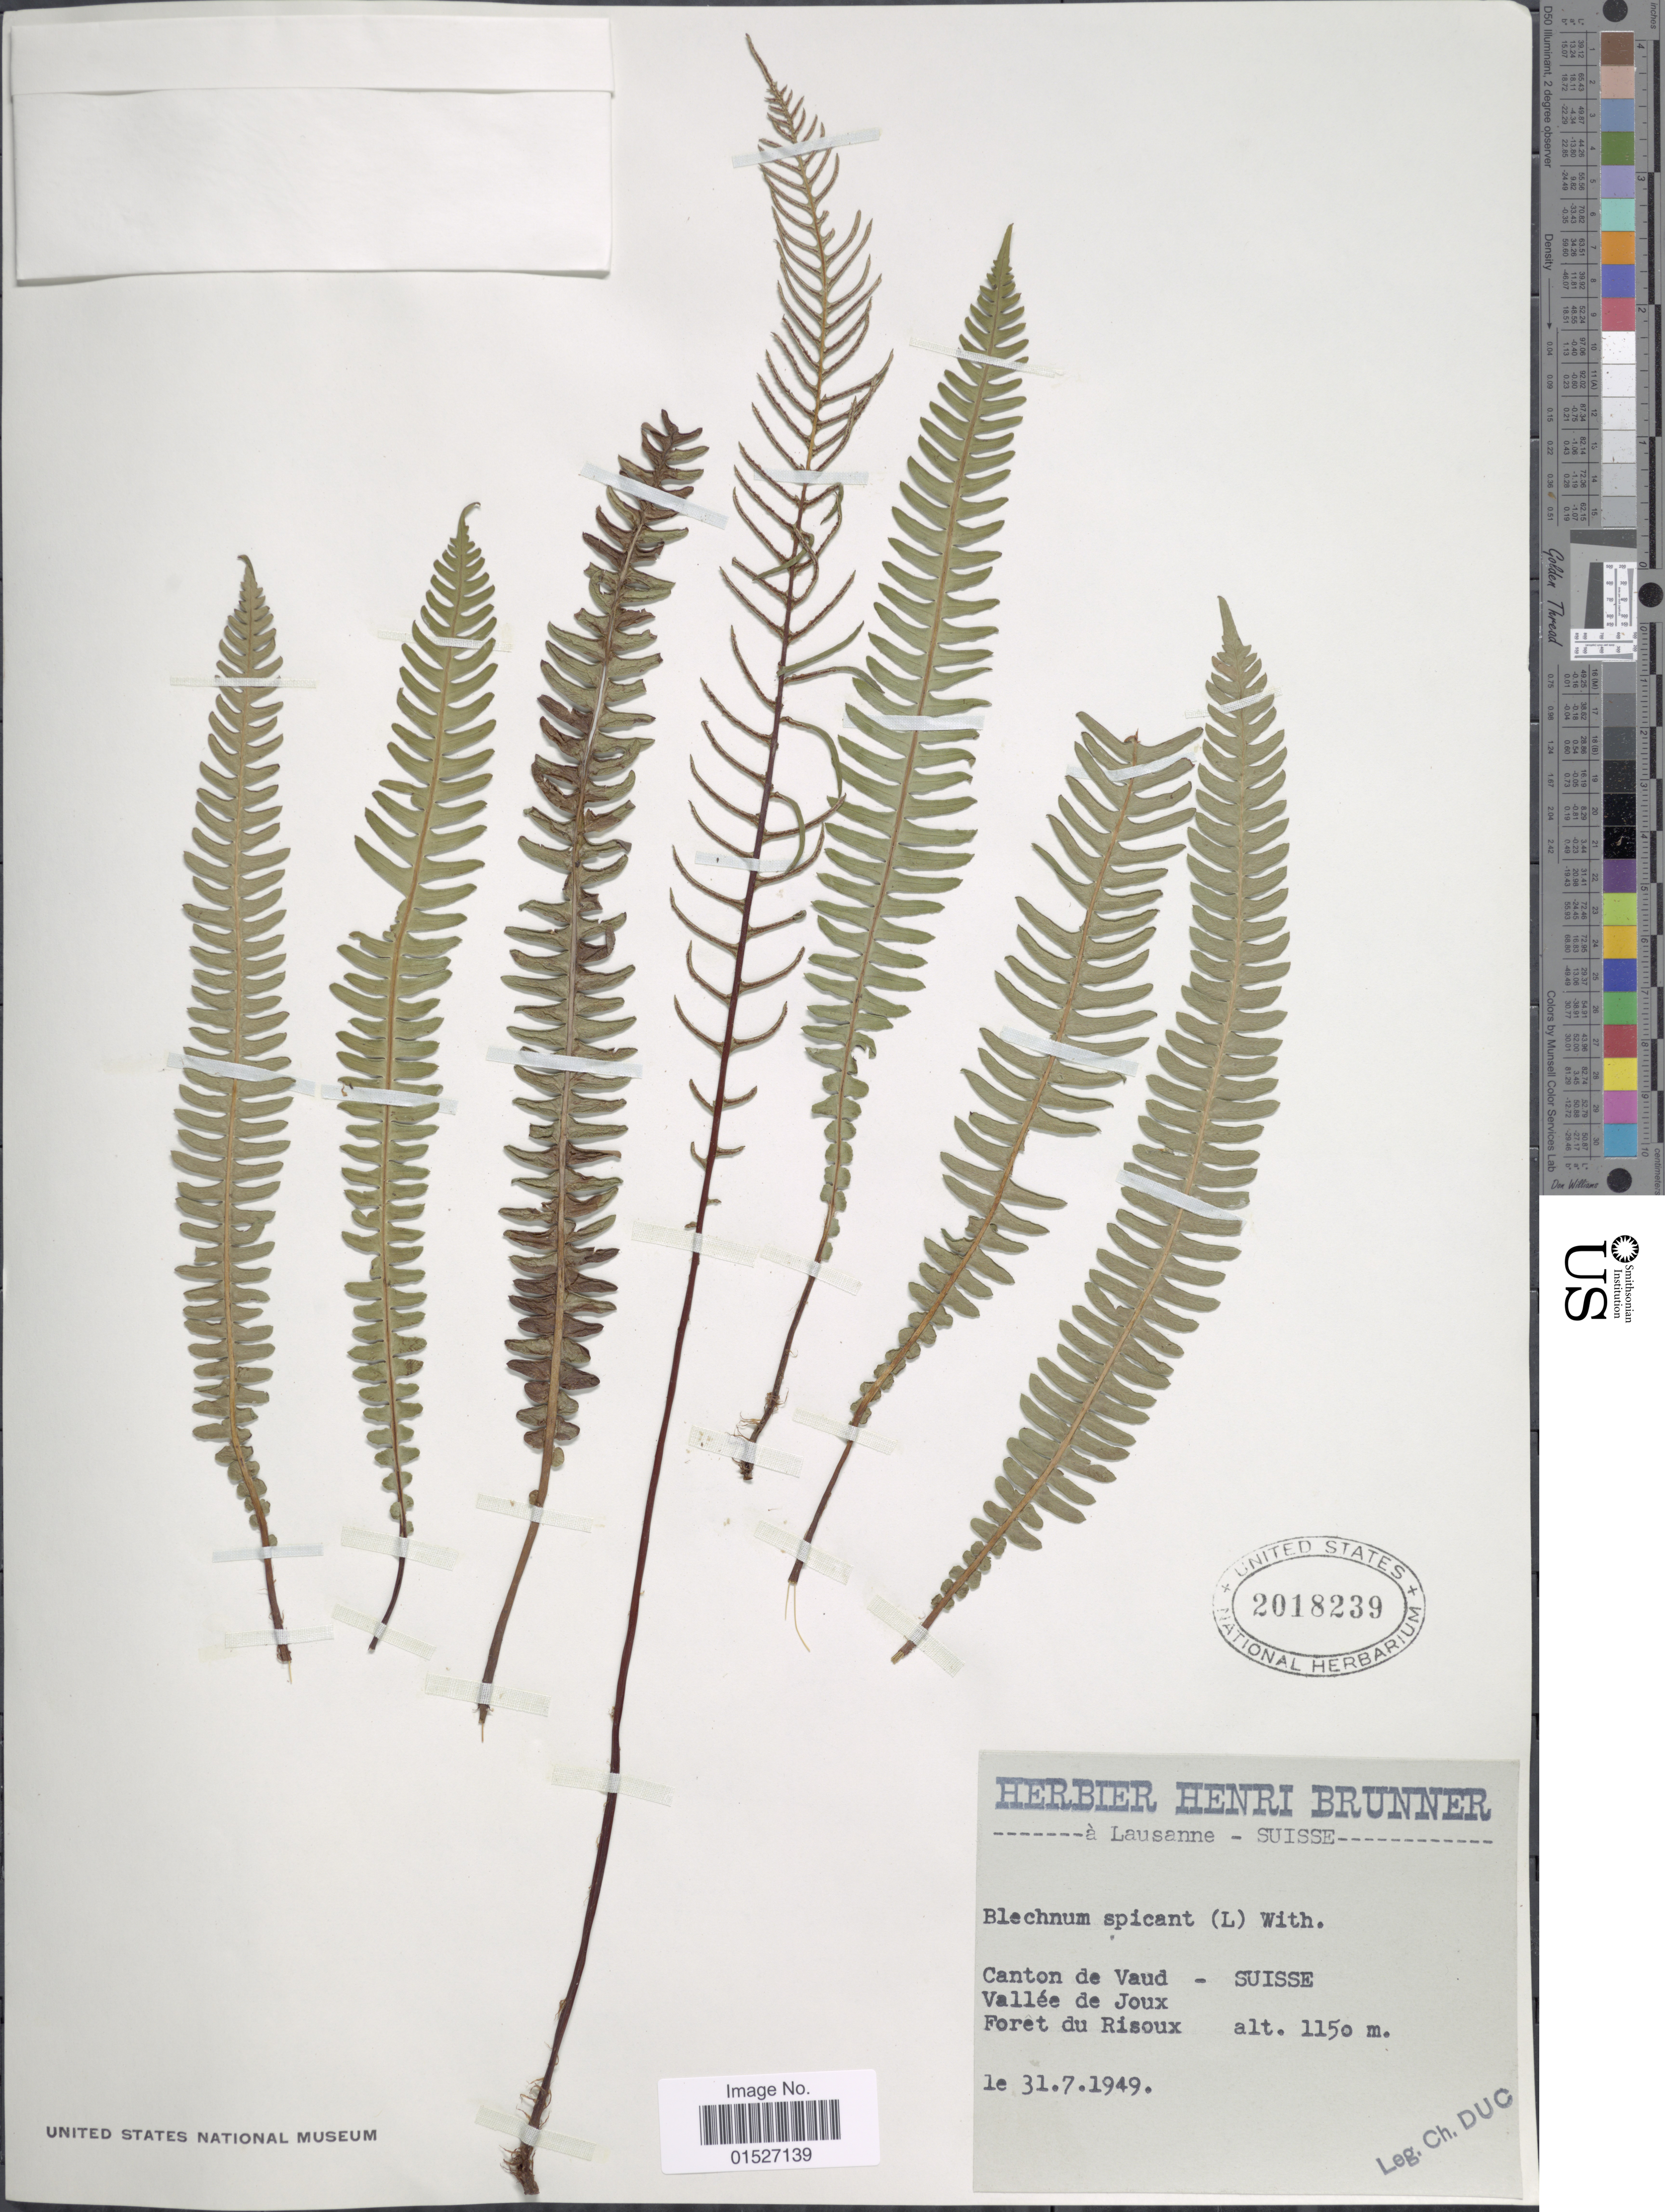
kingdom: Plantae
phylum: Tracheophyta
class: Polypodiopsida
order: Polypodiales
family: Blechnaceae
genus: Blechnum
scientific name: Blechnum spicant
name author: (L.) Sm.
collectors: C. Duc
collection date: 1949-07-31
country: Switzerland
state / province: Vaud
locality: Lausanne- Suisse. Canton de Vaud- Suisse. Vallee de Joux. Foret du Risoux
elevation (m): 1150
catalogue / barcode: US 2018239